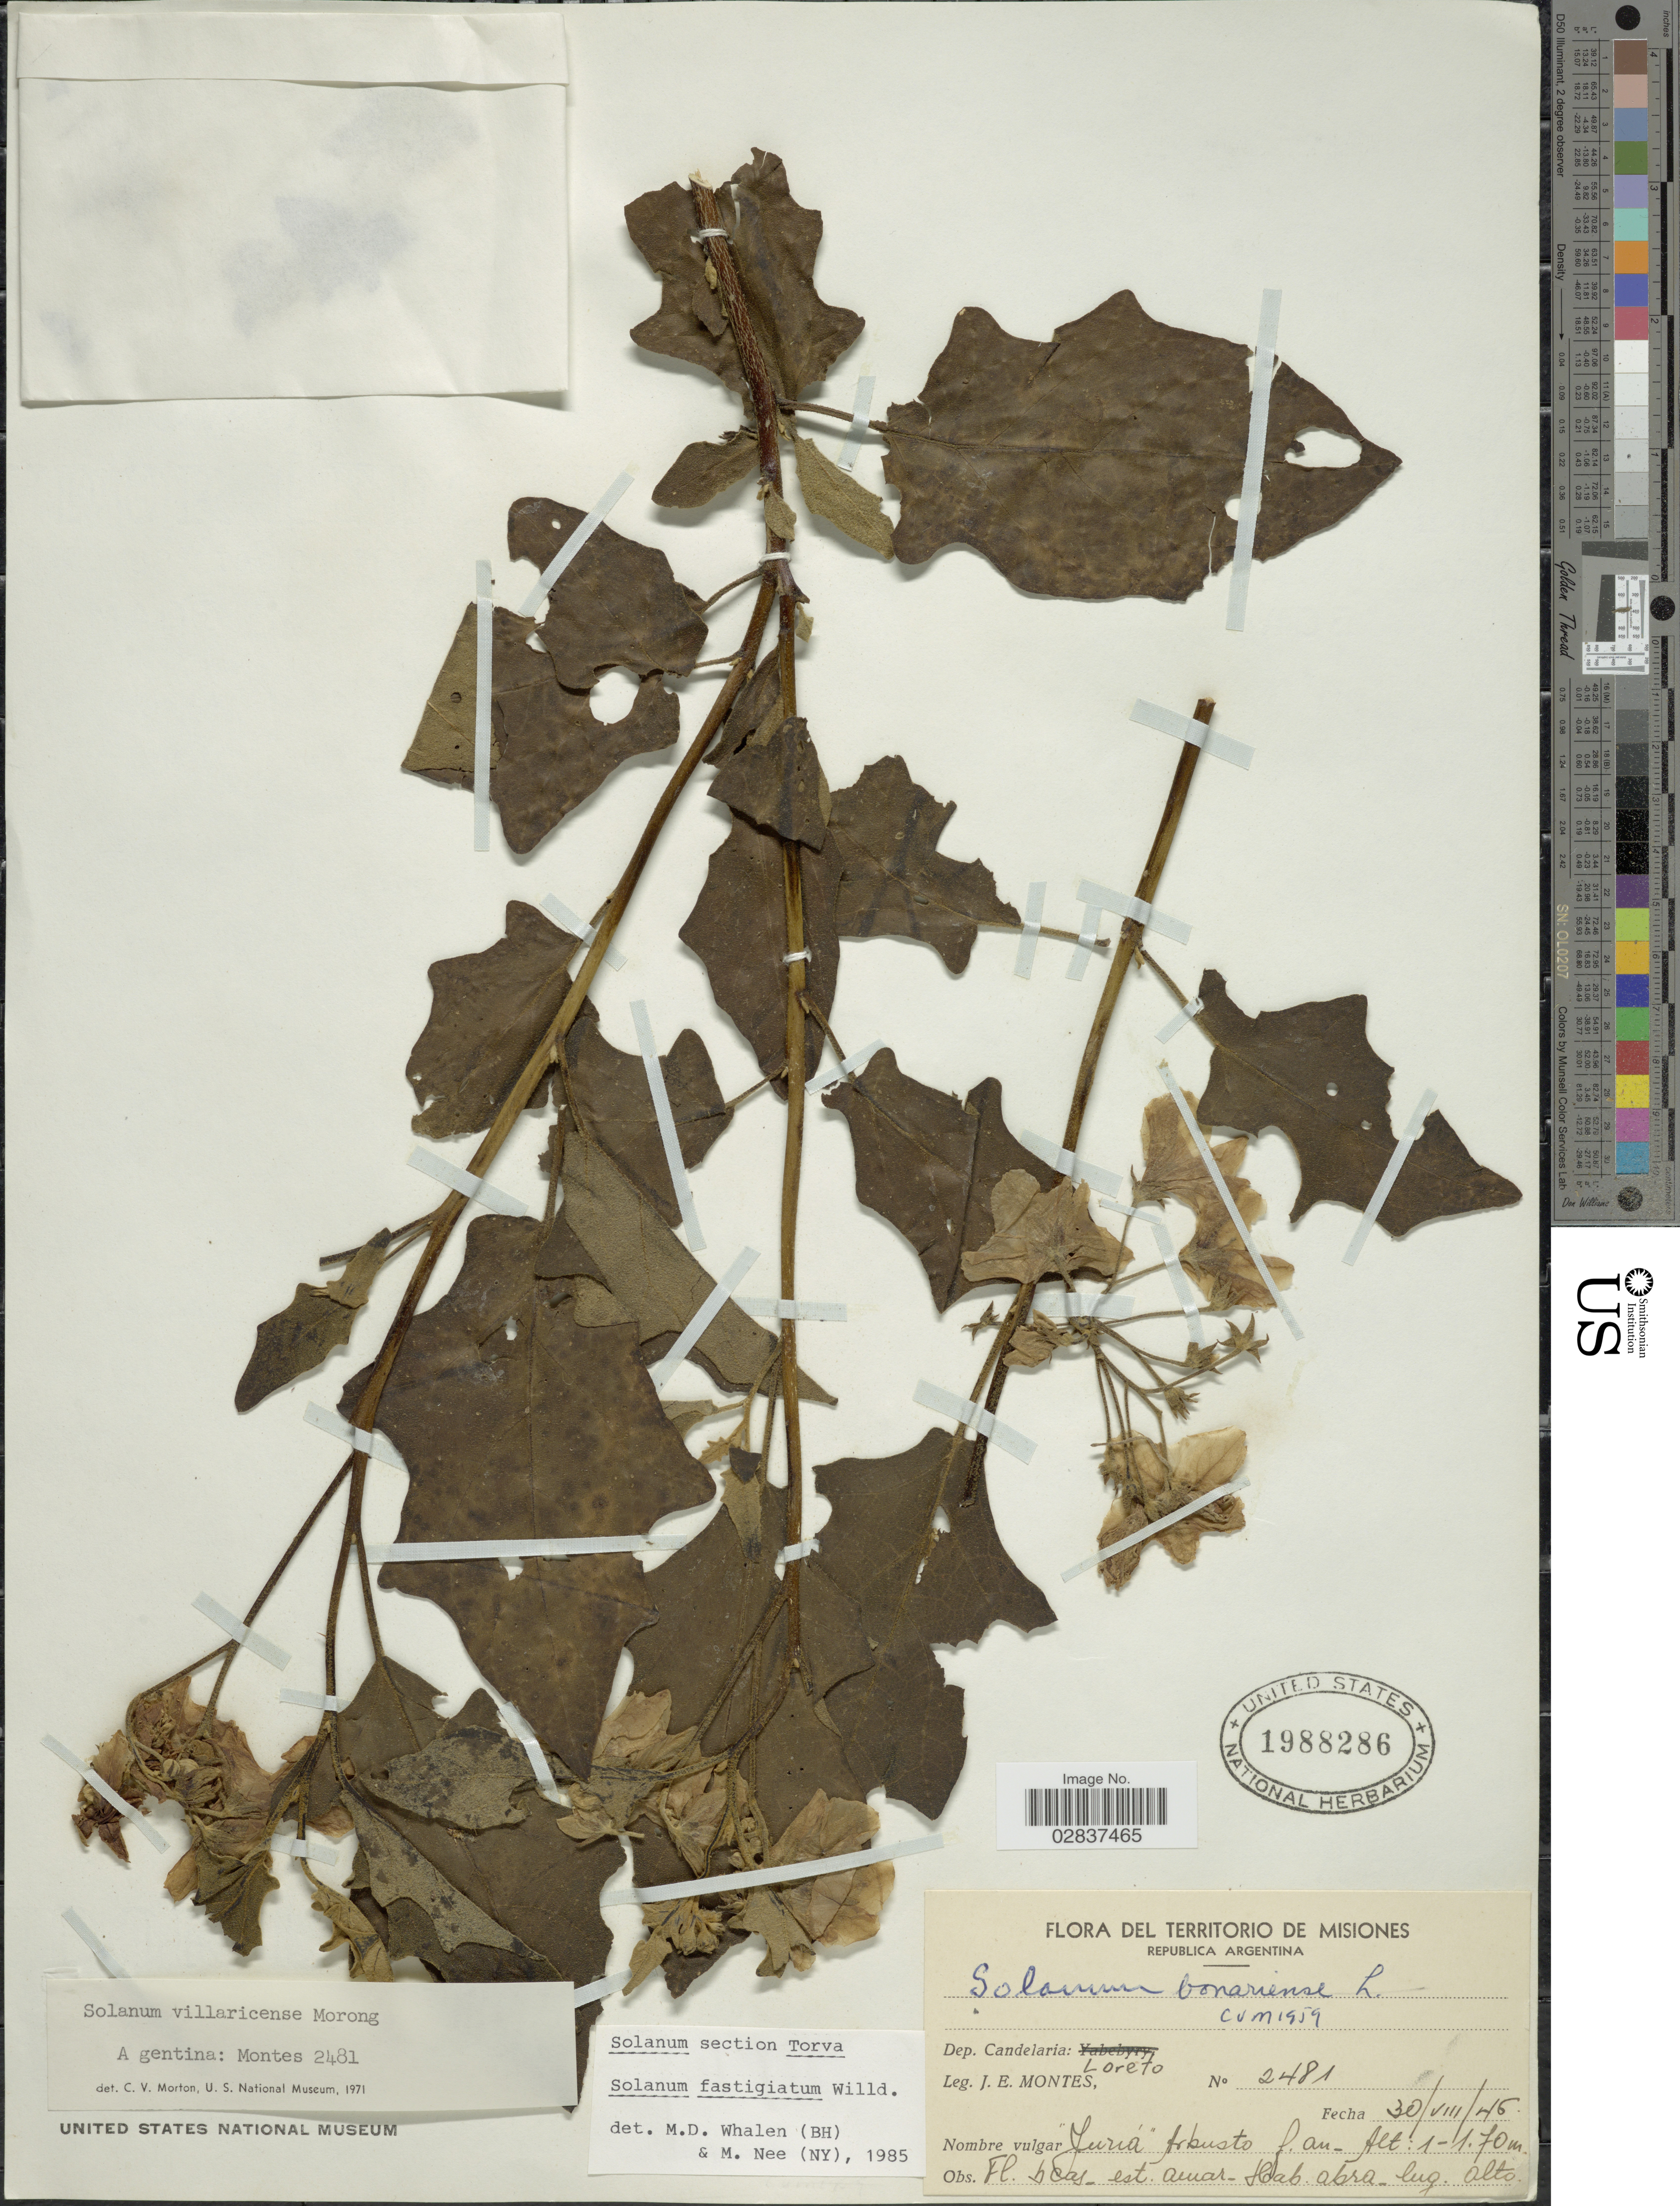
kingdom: Plantae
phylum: Tracheophyta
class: Magnoliopsida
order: Solanales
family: Solanaceae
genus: Solanum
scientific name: Solanum fastigiatum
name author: Willd.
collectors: J. E. Montes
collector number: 2481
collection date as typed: Transcribed d/m/y: 30/8/46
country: Argentina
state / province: Misiones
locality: Dep. Candelaria: Loreto.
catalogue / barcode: US 1988286